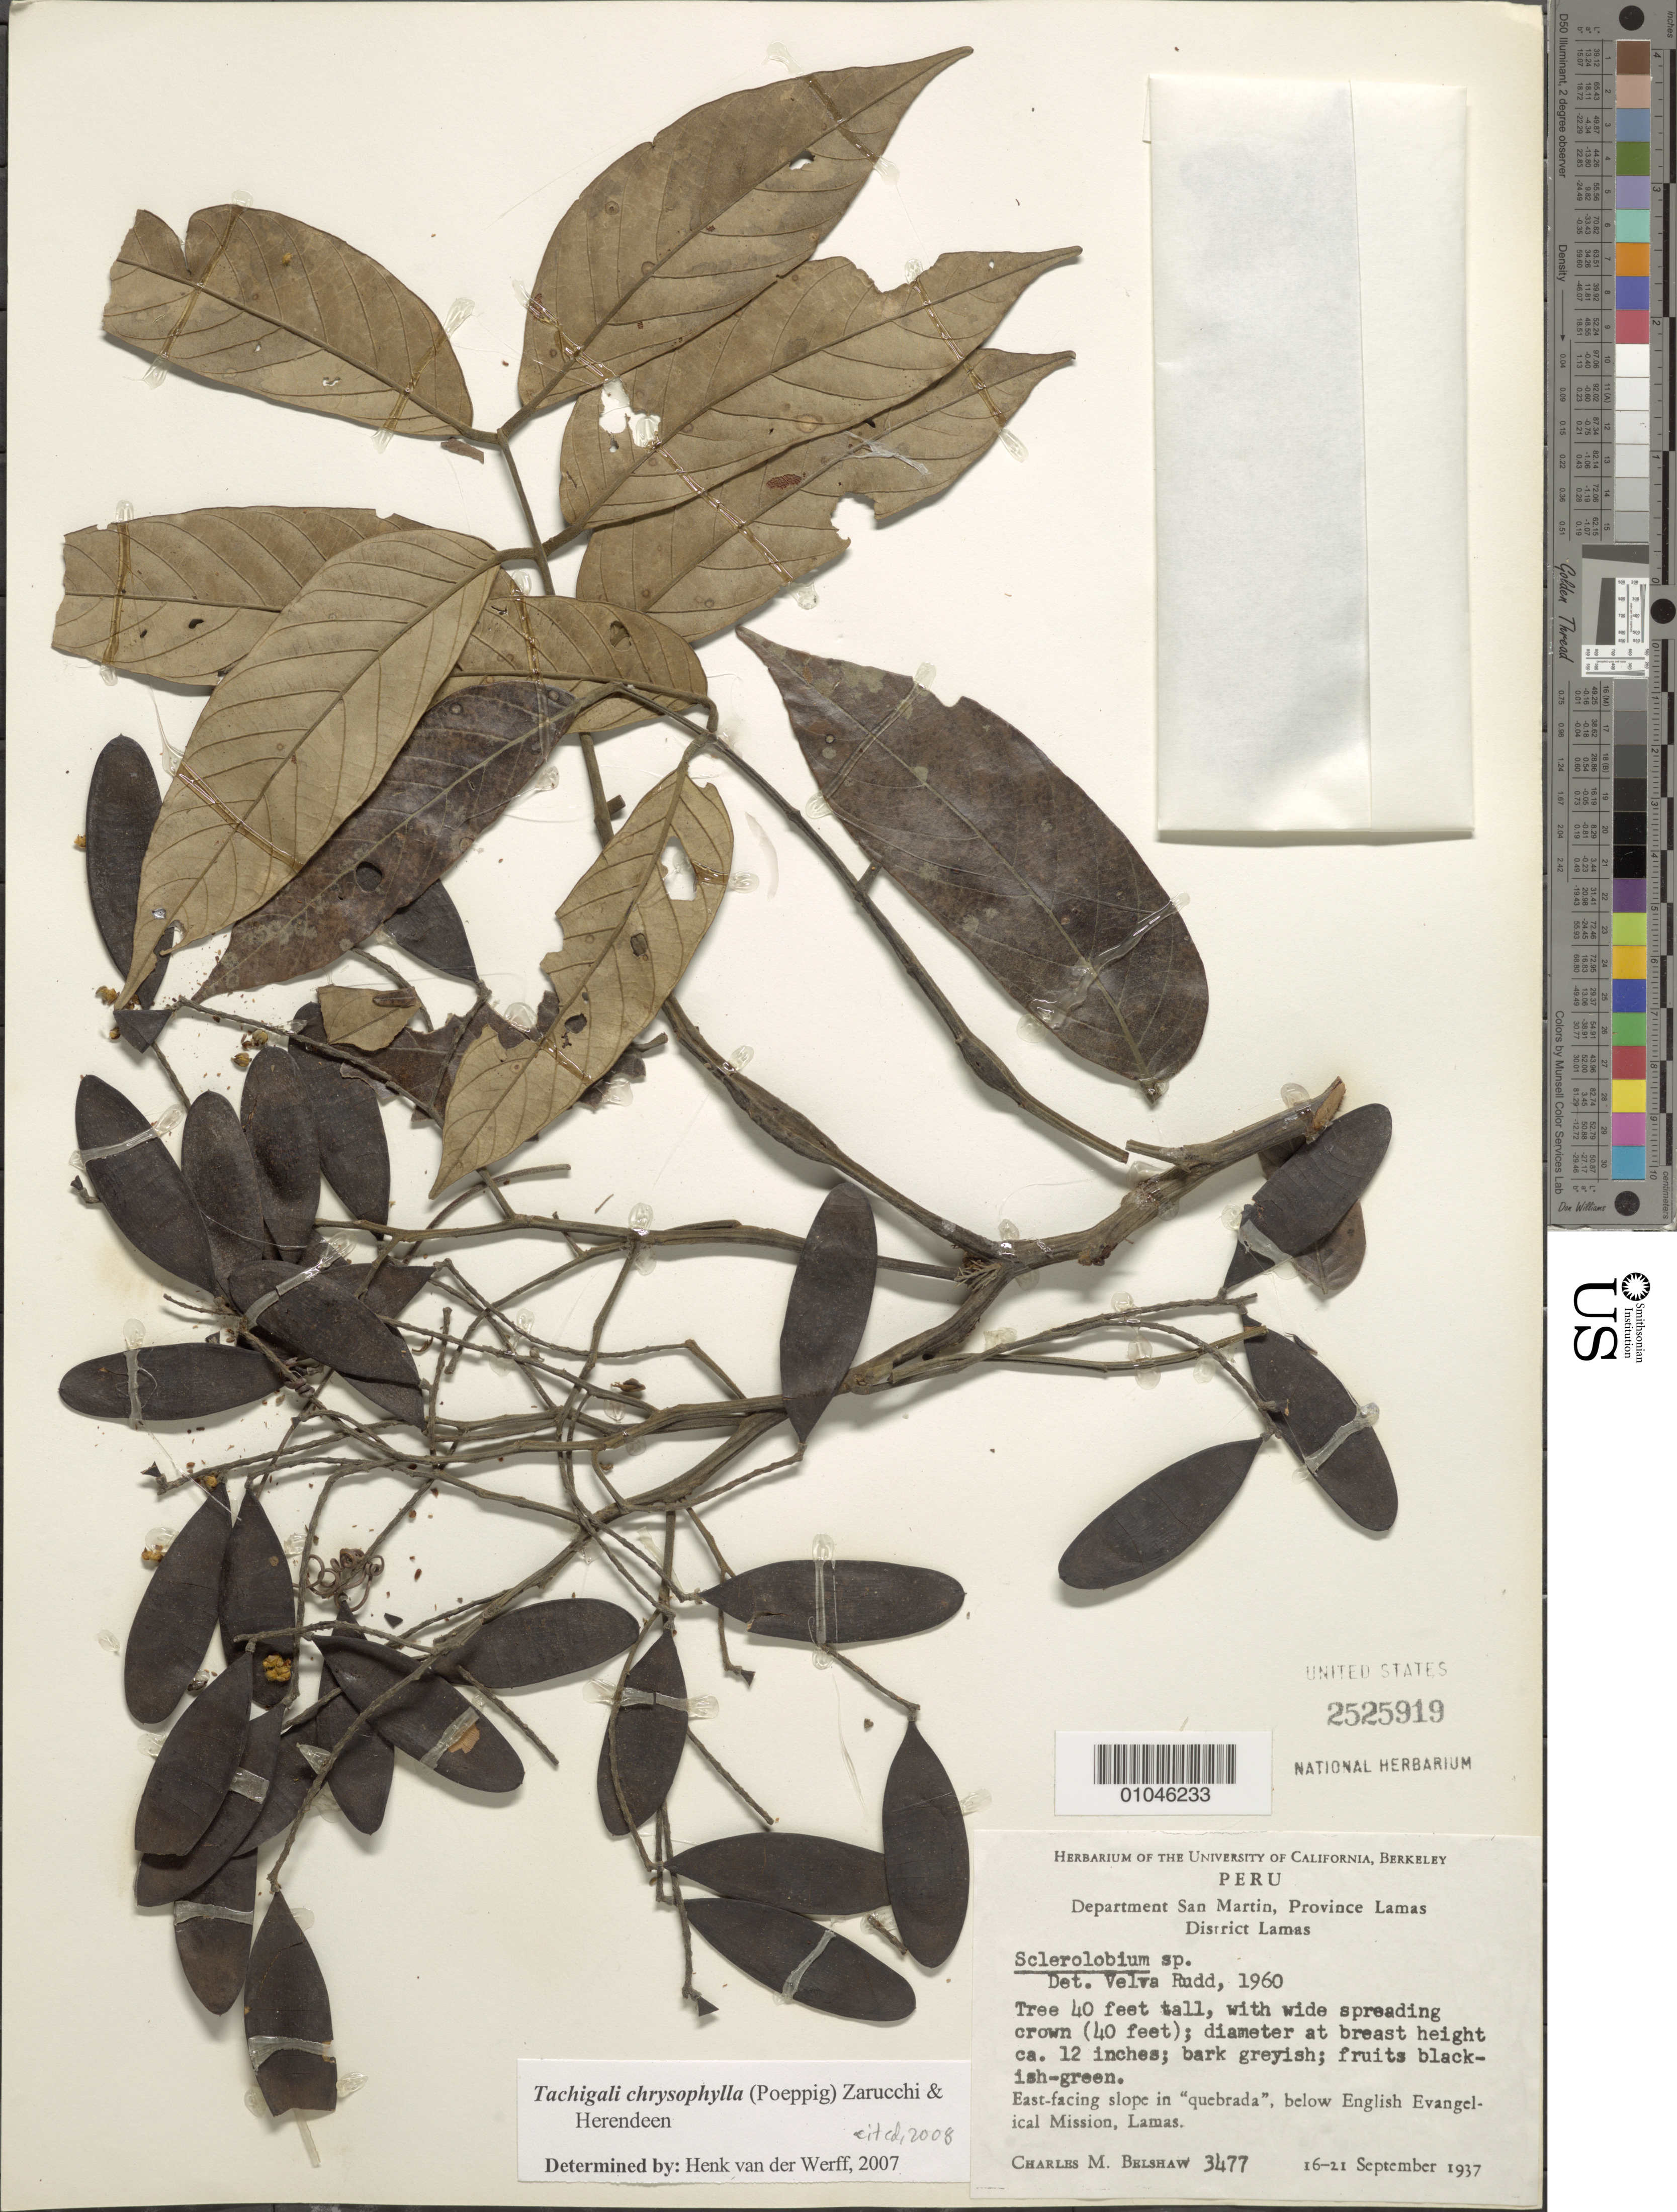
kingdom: Plantae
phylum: Tracheophyta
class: Magnoliopsida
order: Fabales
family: Fabaceae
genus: Tachigali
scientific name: Tachigali chrysophylla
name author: (Poepp.) Zarucchi & Herend.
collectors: C. Shaw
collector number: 3477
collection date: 1937-09-16/1937-09-21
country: Peru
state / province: San Martín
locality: East-facing slope in "quebrada", below English Evangelical Mission, Lamas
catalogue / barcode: US 2525919